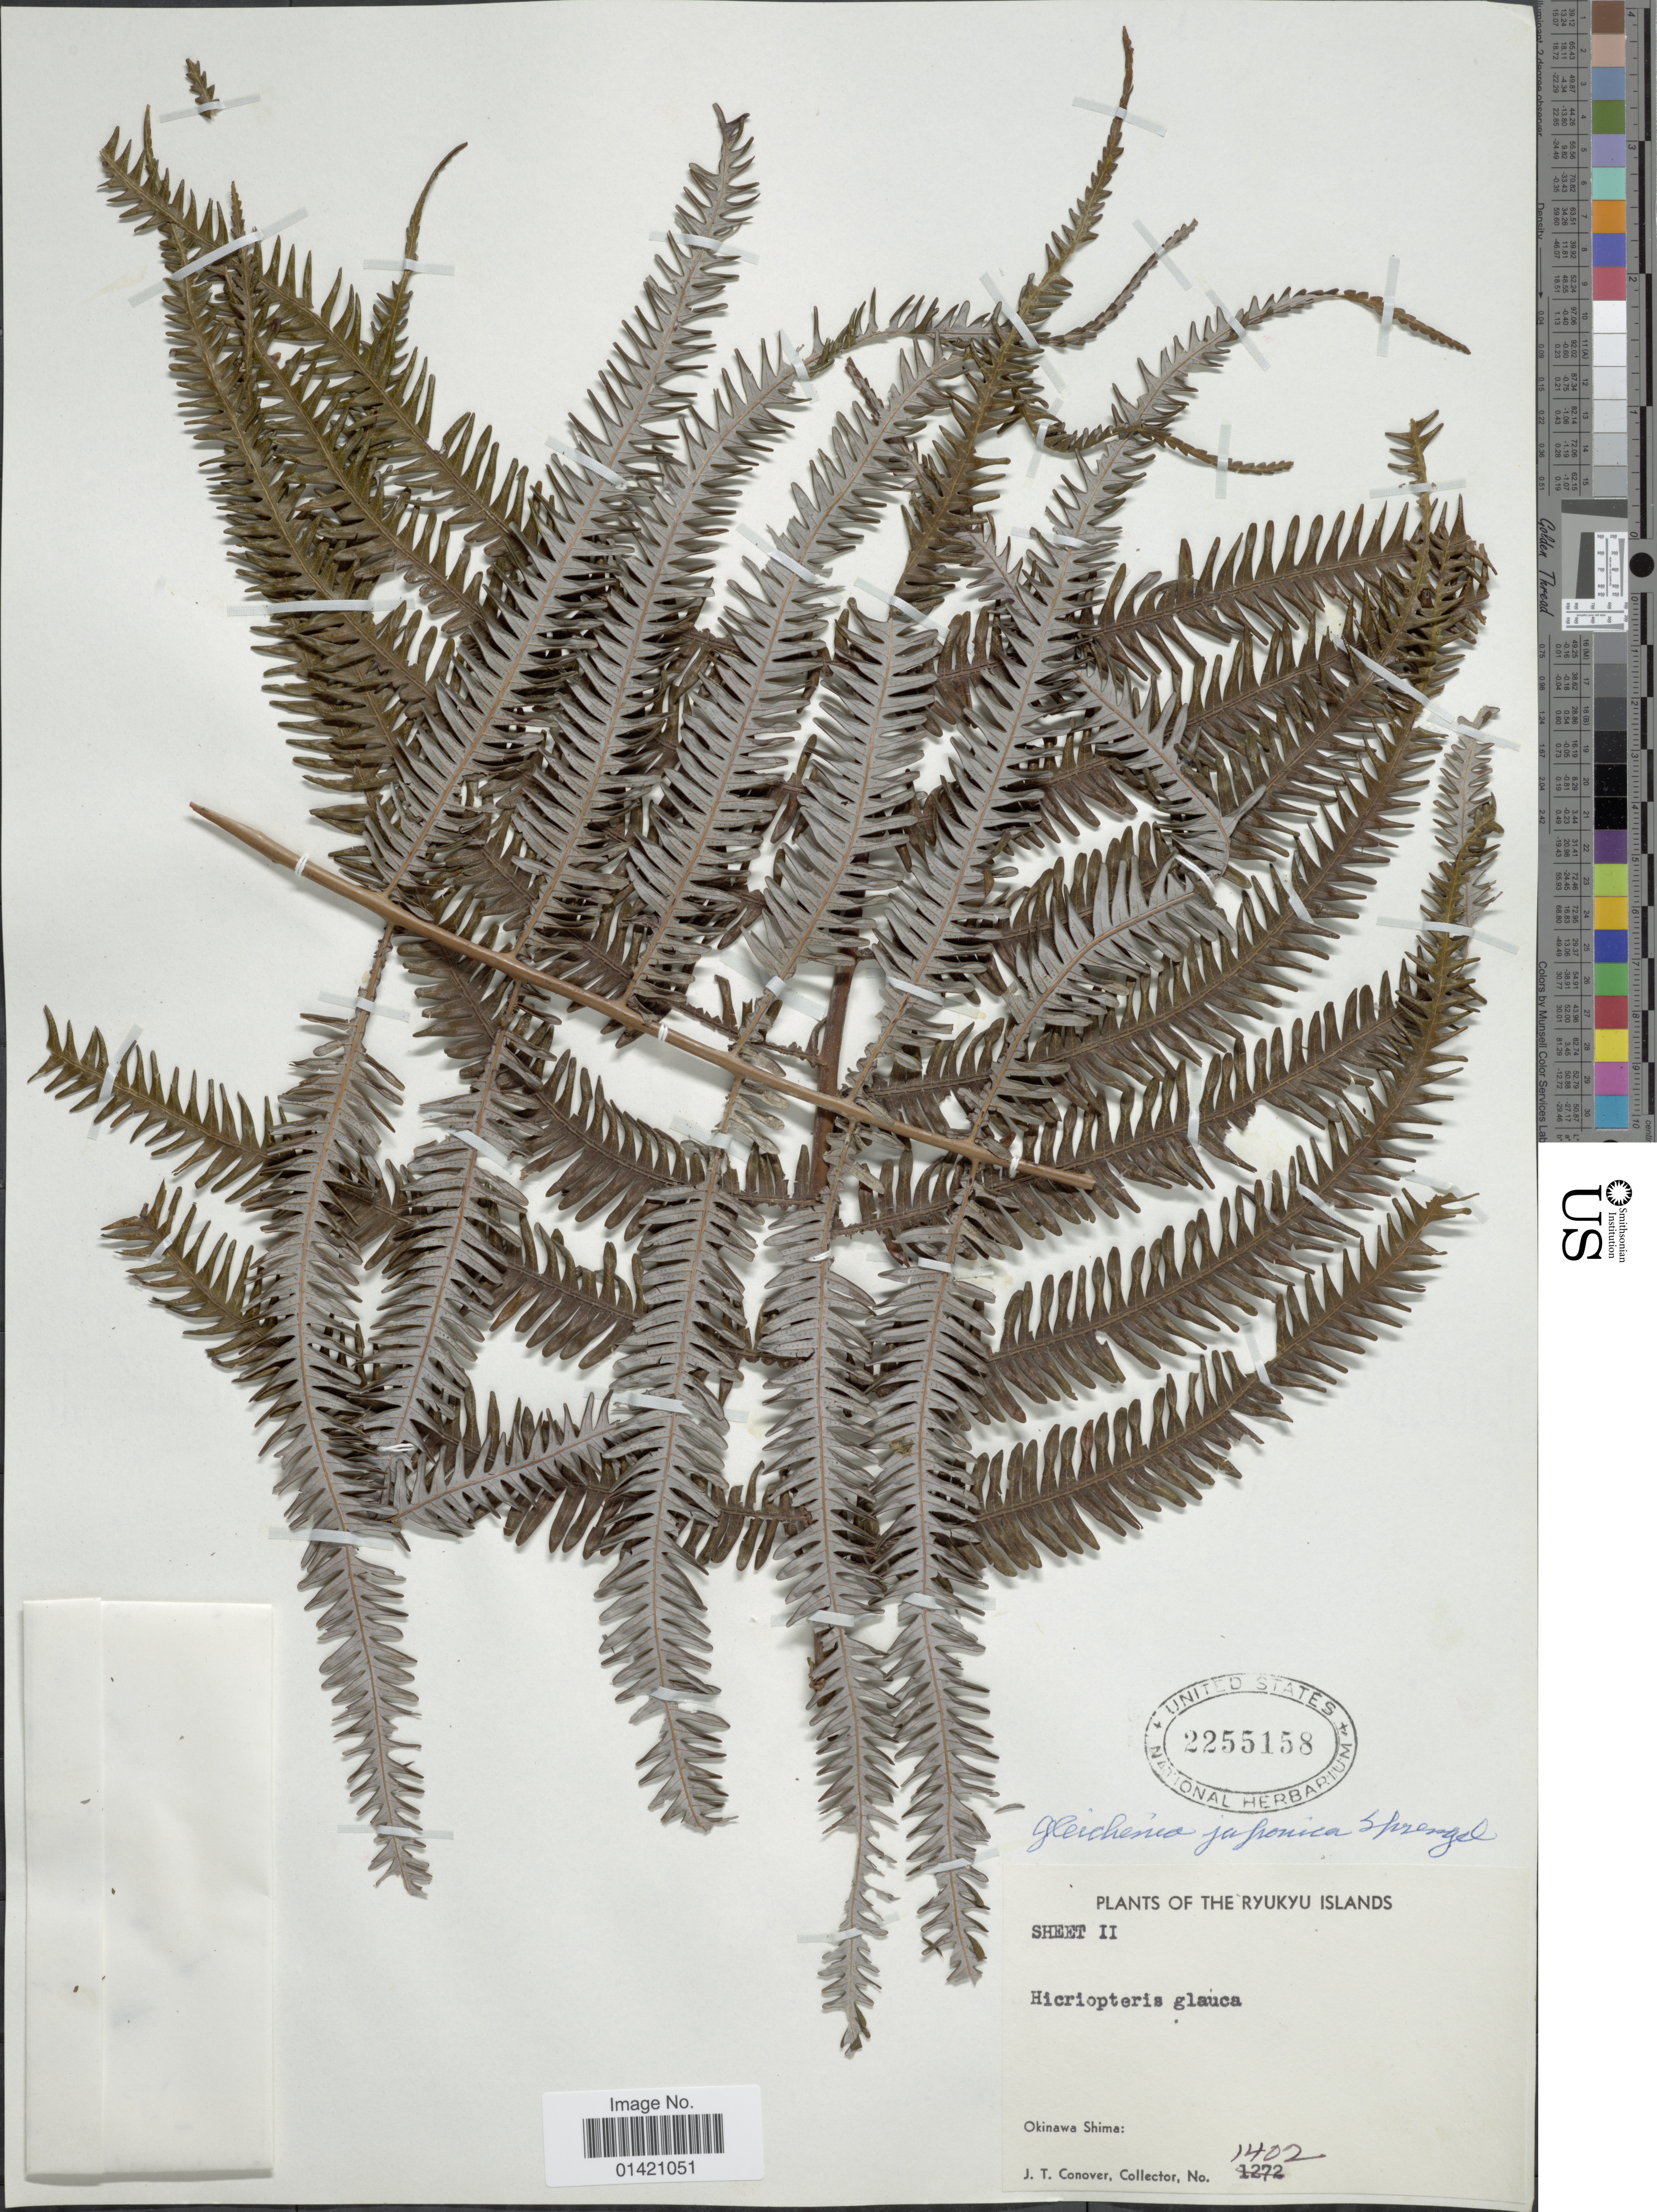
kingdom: Plantae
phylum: Tracheophyta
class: Polypodiopsida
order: Gleicheniales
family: Gleicheniaceae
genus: Diplopterygium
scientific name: Diplopterygium glaucum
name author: (Thunb. ex Houtt.) Nakai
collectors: J. T. Conover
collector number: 1402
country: Japan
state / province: Okinawa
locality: Ryukyu Islands. Okinawa Shima.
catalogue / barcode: US 2255158